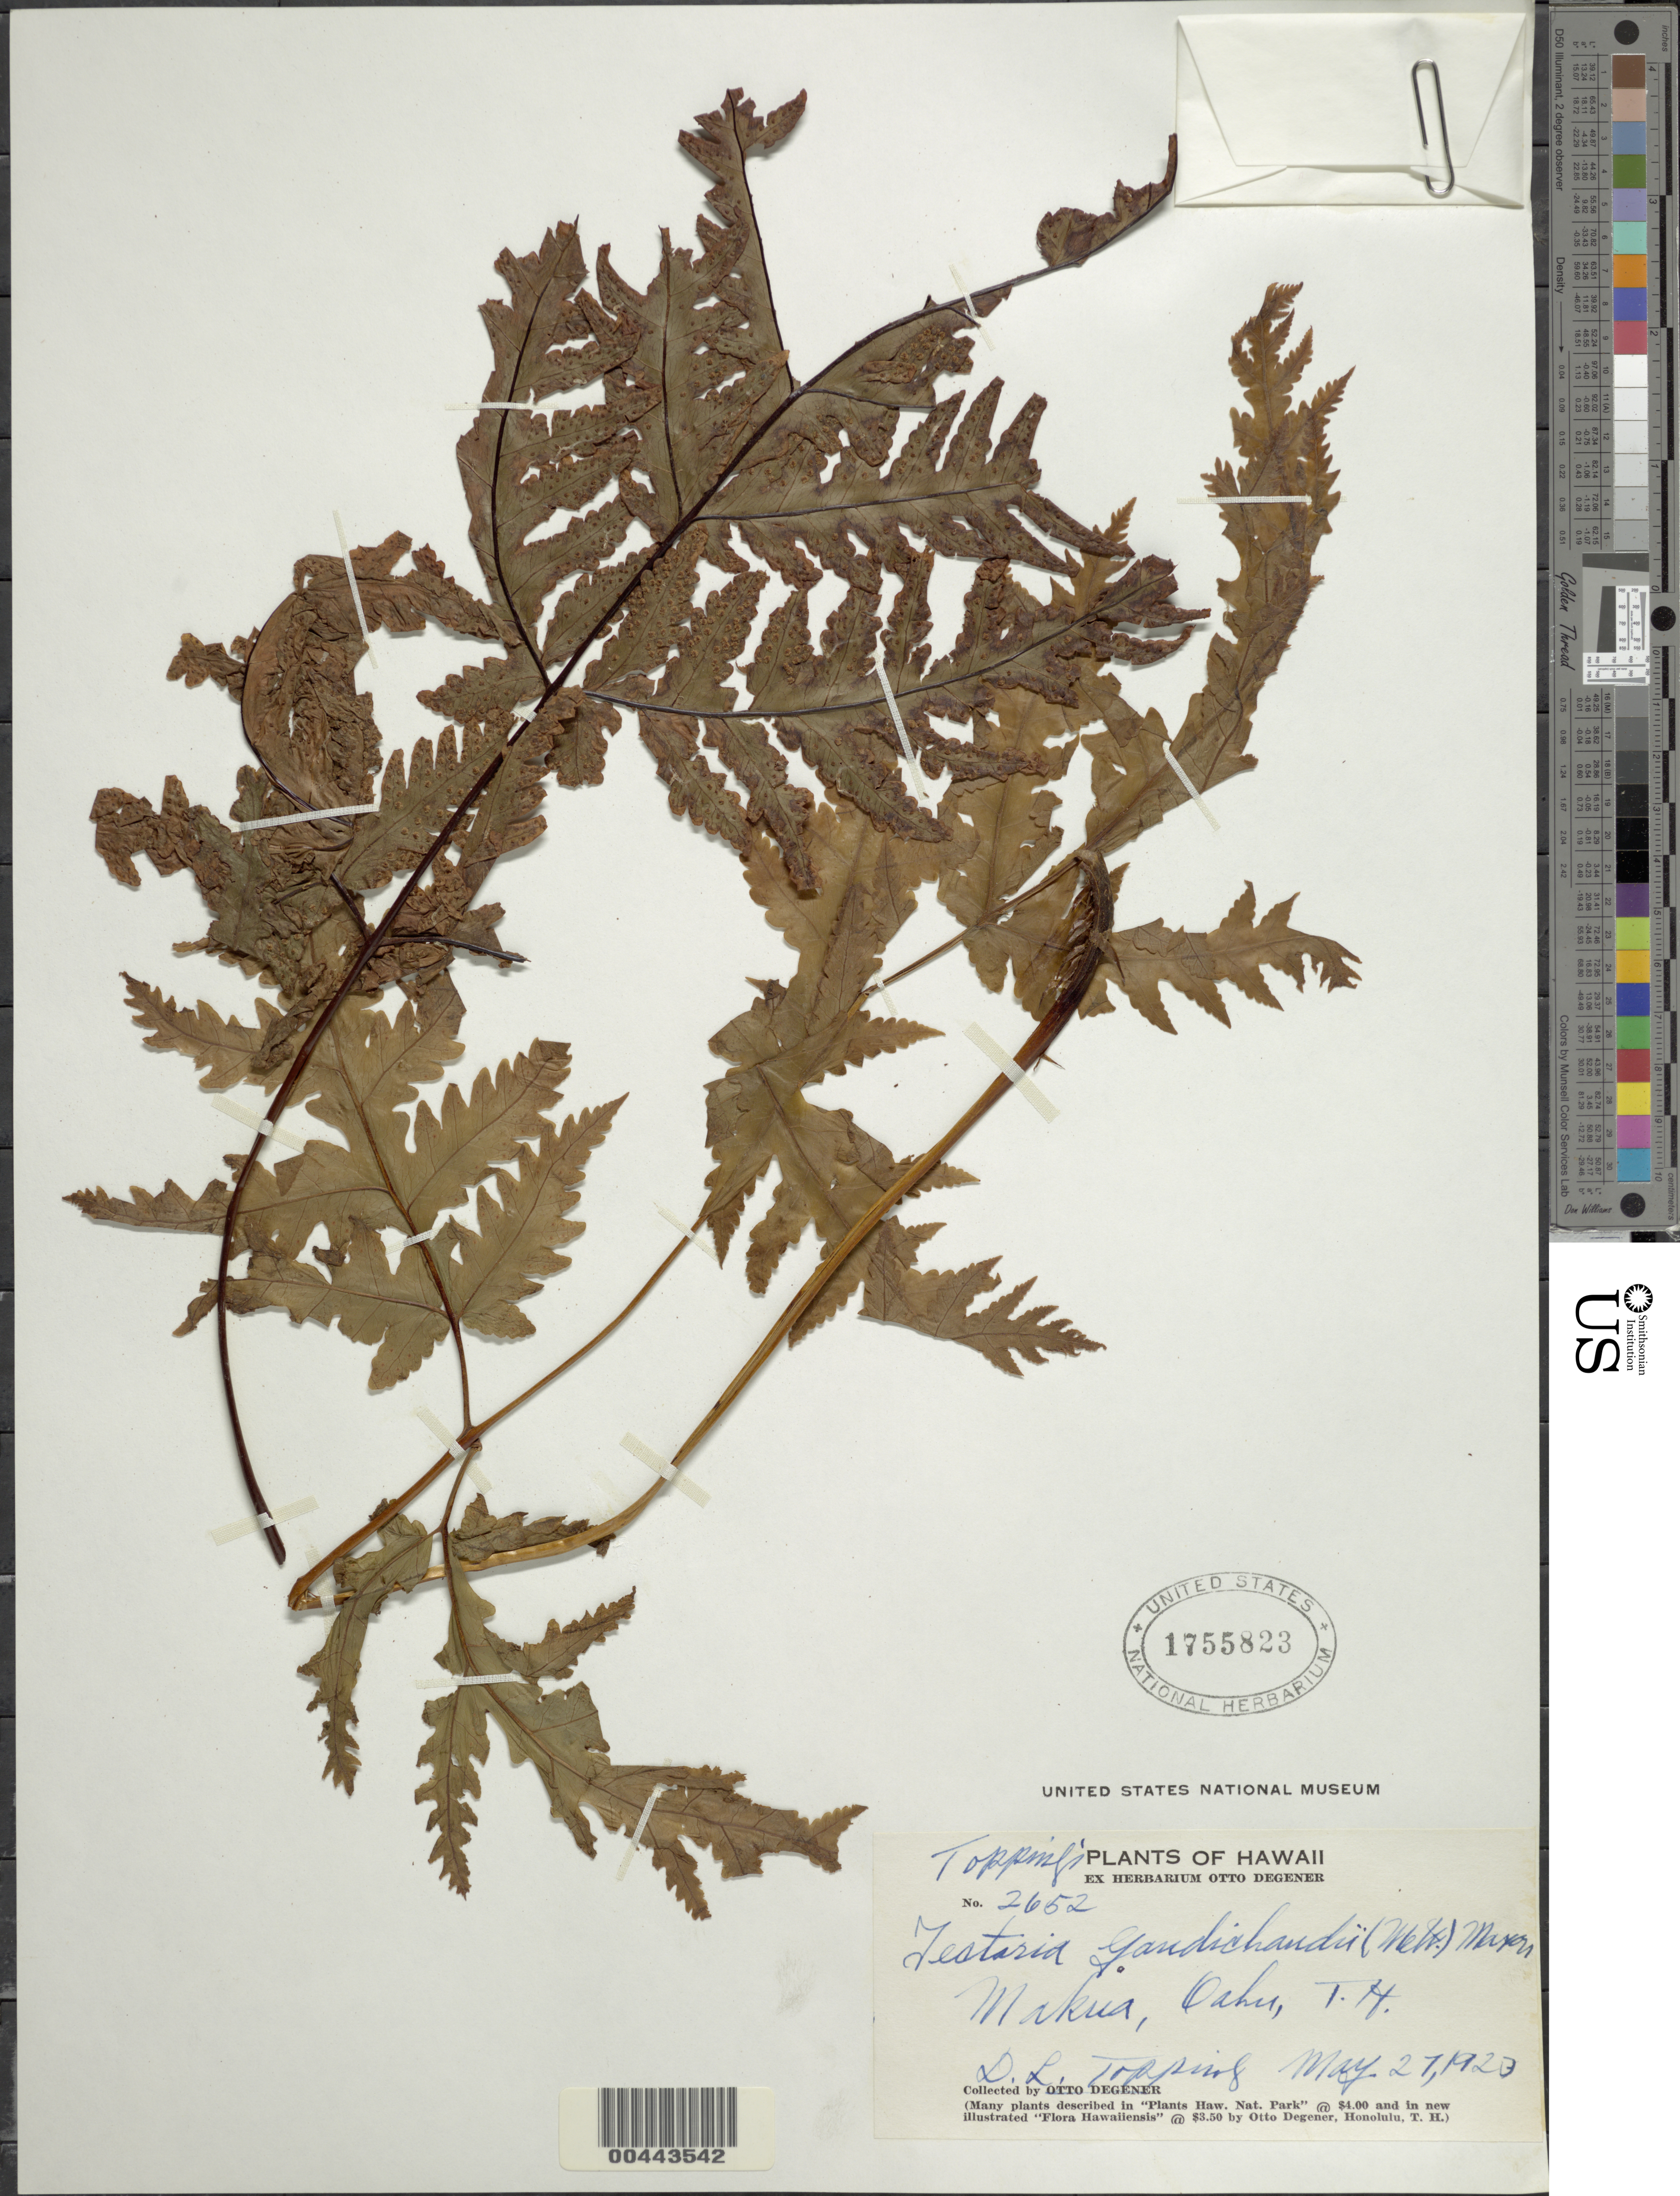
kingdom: Plantae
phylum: Tracheophyta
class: Polypodiopsida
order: Polypodiales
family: Tectariaceae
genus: Tectaria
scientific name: Tectaria gaudichaudii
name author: (Mett.) Maxon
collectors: D. L. Topping & O. Degener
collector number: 2652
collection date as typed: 27 May 1923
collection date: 1923-05-27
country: United States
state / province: Hawaii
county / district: Honolulu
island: Oahu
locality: Makua or Makiia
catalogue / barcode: US 1755823